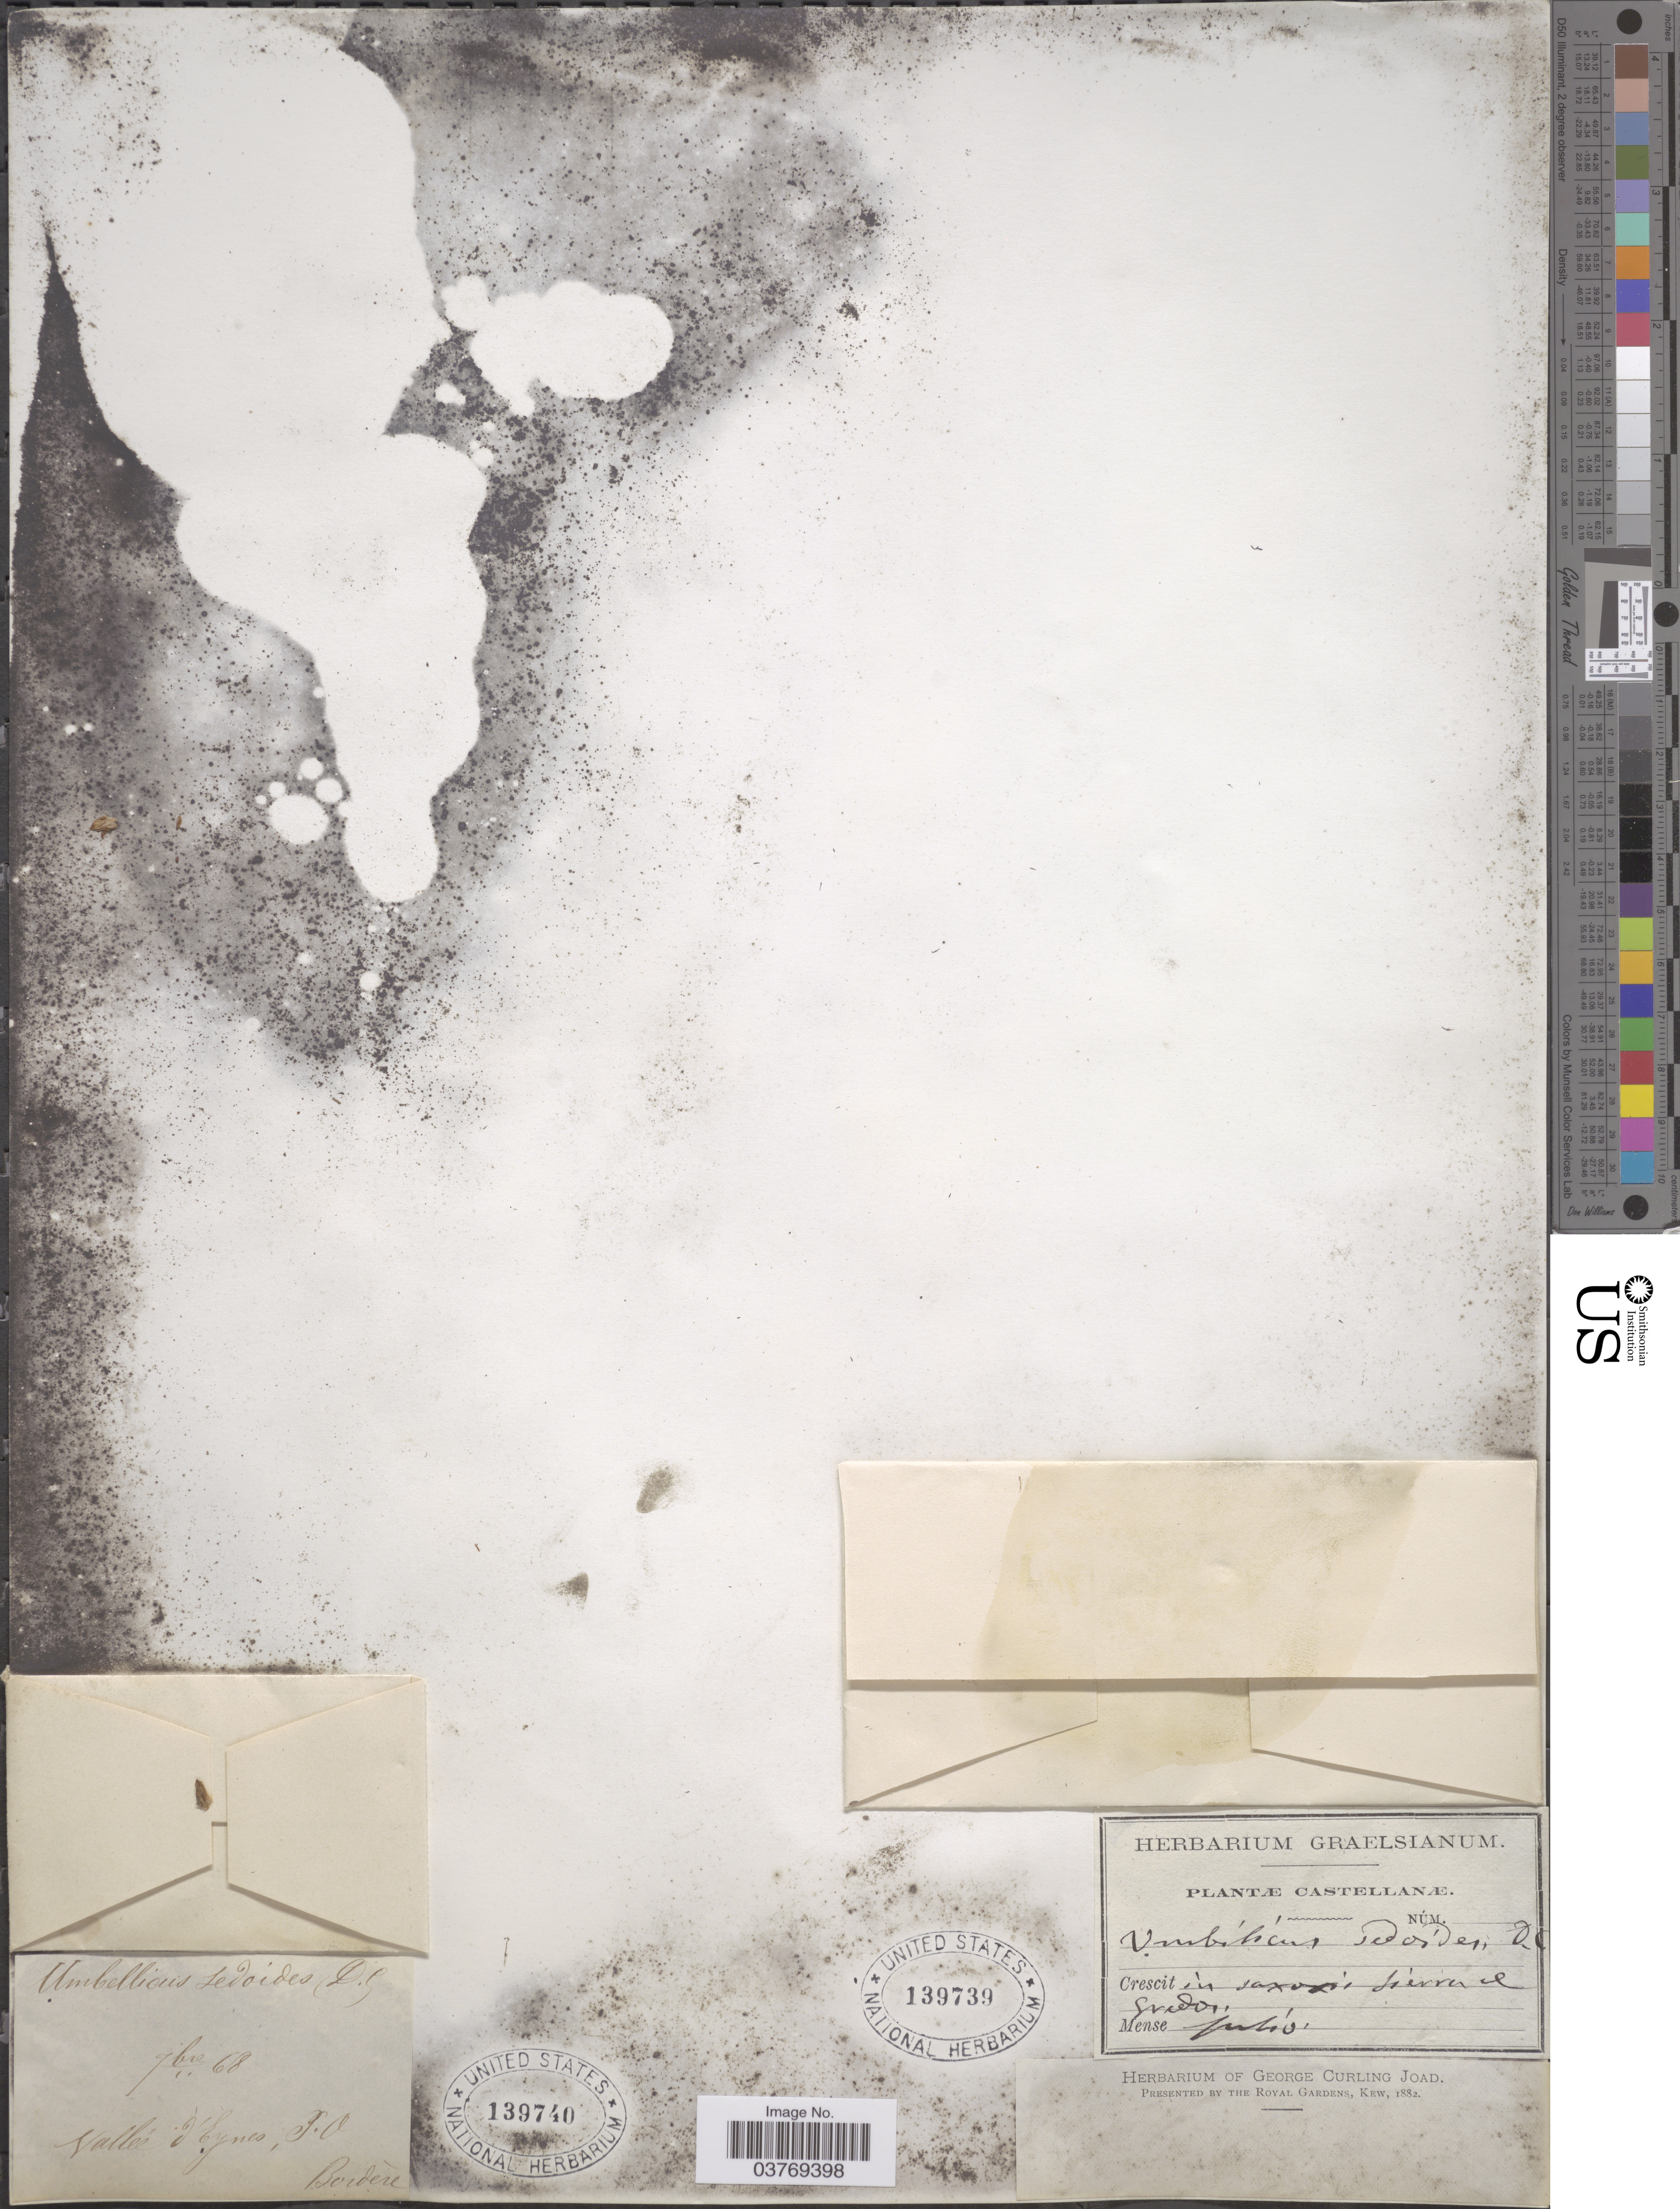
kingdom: Plantae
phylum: Tracheophyta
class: Magnoliopsida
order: Saxifragales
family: Crassulaceae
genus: Cotyledon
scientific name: Cotyledon sedoides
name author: DC.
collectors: ex Herb. Graelsianum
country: Spain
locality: Castellanæ. Crescit in saxoxi* Siérra el* Gredon*.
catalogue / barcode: US 139739-2